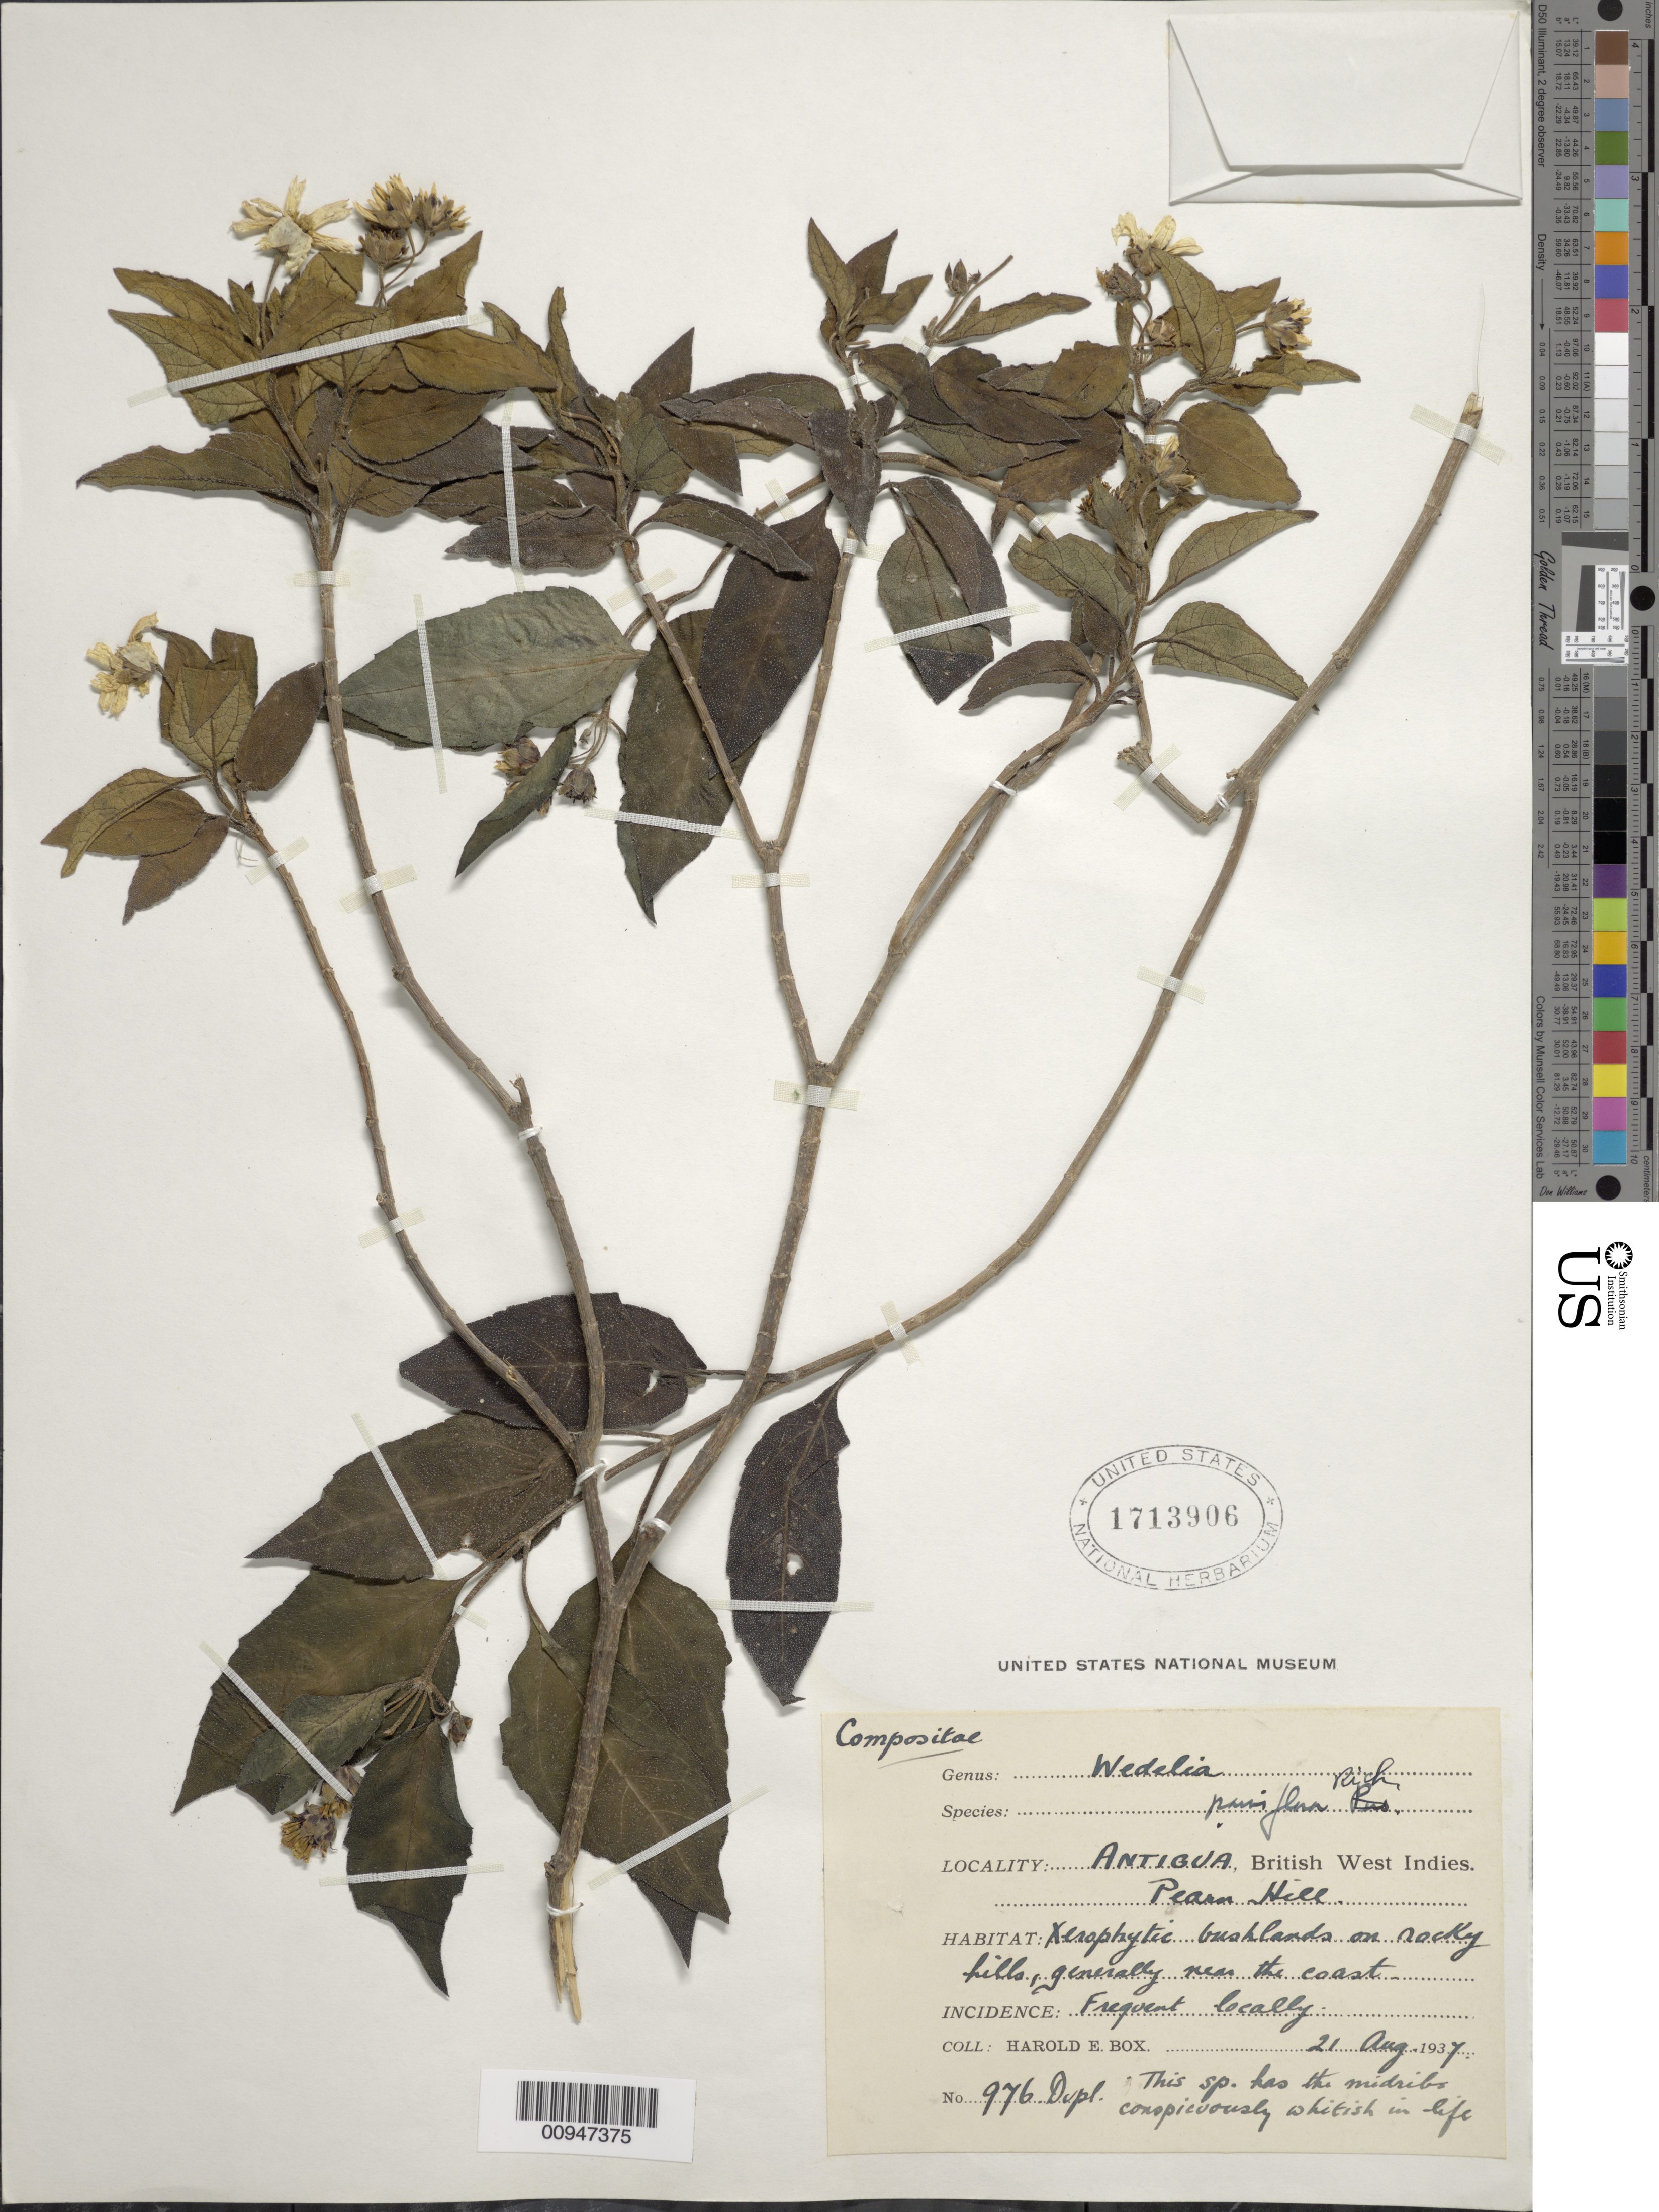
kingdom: Plantae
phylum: Tracheophyta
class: Magnoliopsida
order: Asterales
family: Asteraceae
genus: Wedelia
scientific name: Wedelia calycina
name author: Rich.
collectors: H. E. Box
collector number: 976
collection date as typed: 21 Aug 1937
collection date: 1937-08-21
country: Antigua and Barbuda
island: Antigua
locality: Peara (?) Hill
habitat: Xeophytic bushlands on rocky hills, generally near the coast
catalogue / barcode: US 1713906